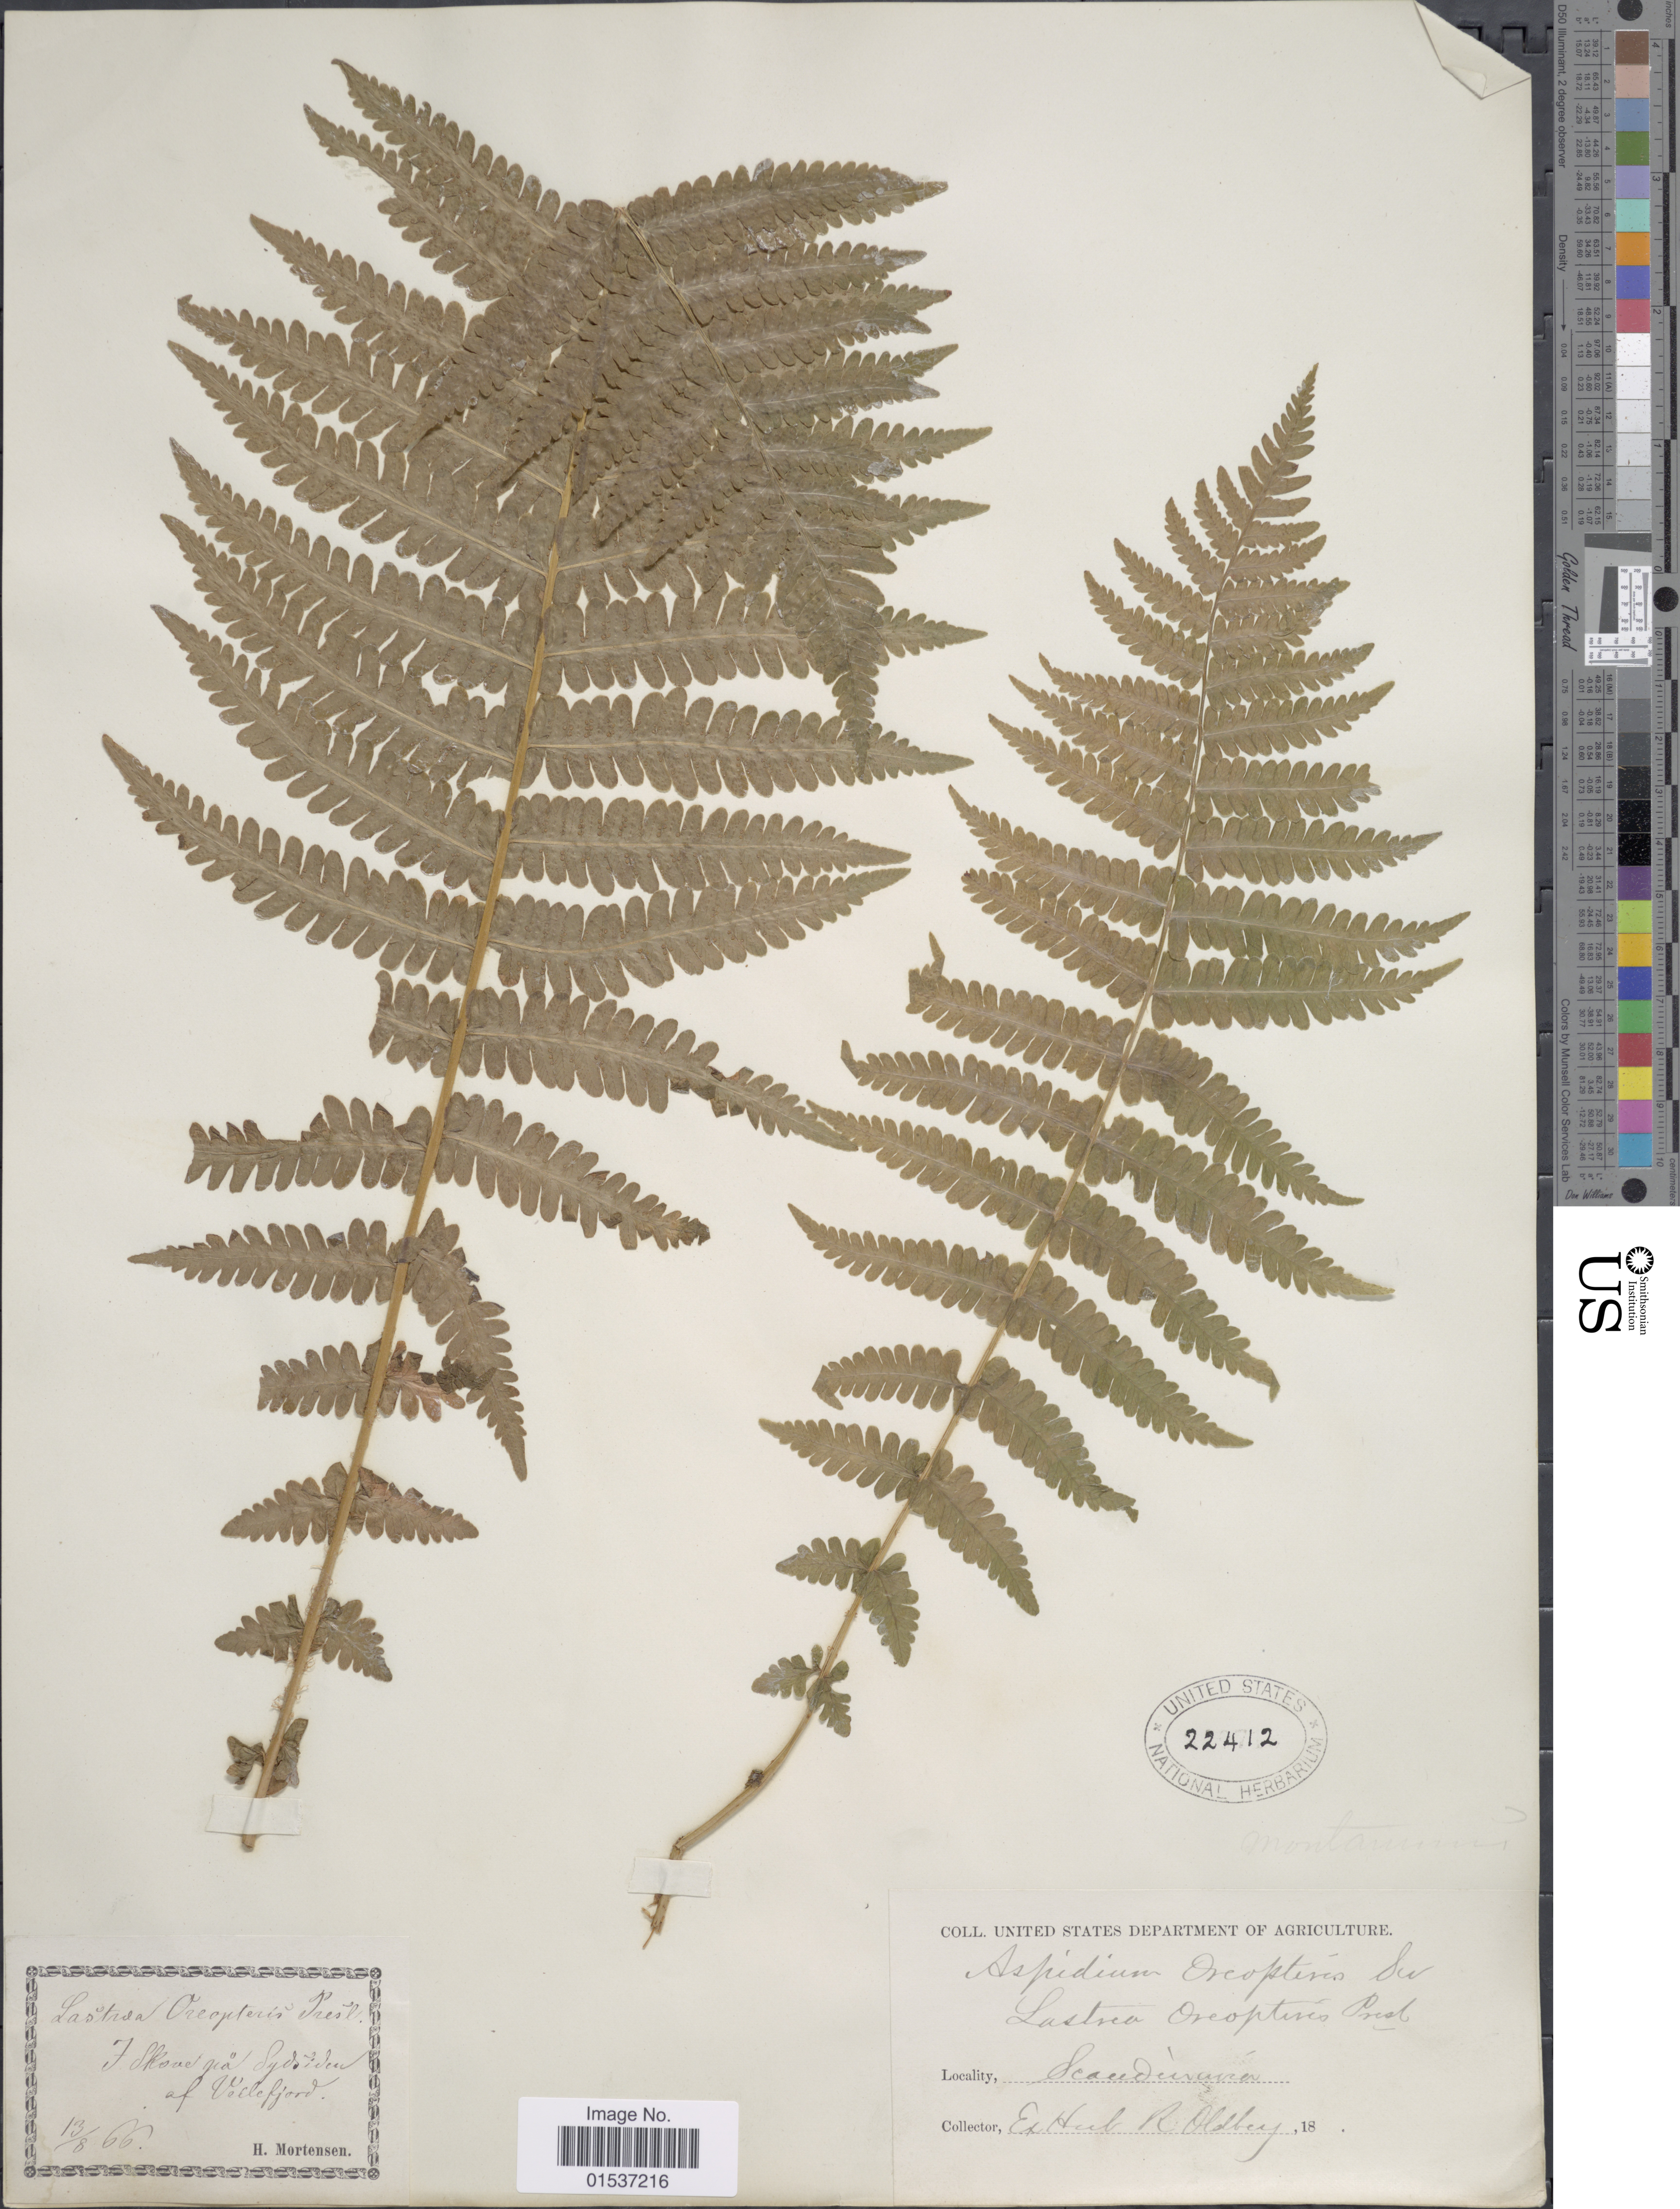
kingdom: Plantae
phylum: Tracheophyta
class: Polypodiopsida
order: Polypodiales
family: Thelypteridaceae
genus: Oreopteris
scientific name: Oreopteris limbosperma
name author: (All.) K. Iwats.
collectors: H. Mortensen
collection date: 1866-08-13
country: Denmark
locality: F. Skove pa Sydsiden af Vellefjord. Scandiavia.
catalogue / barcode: US 22412